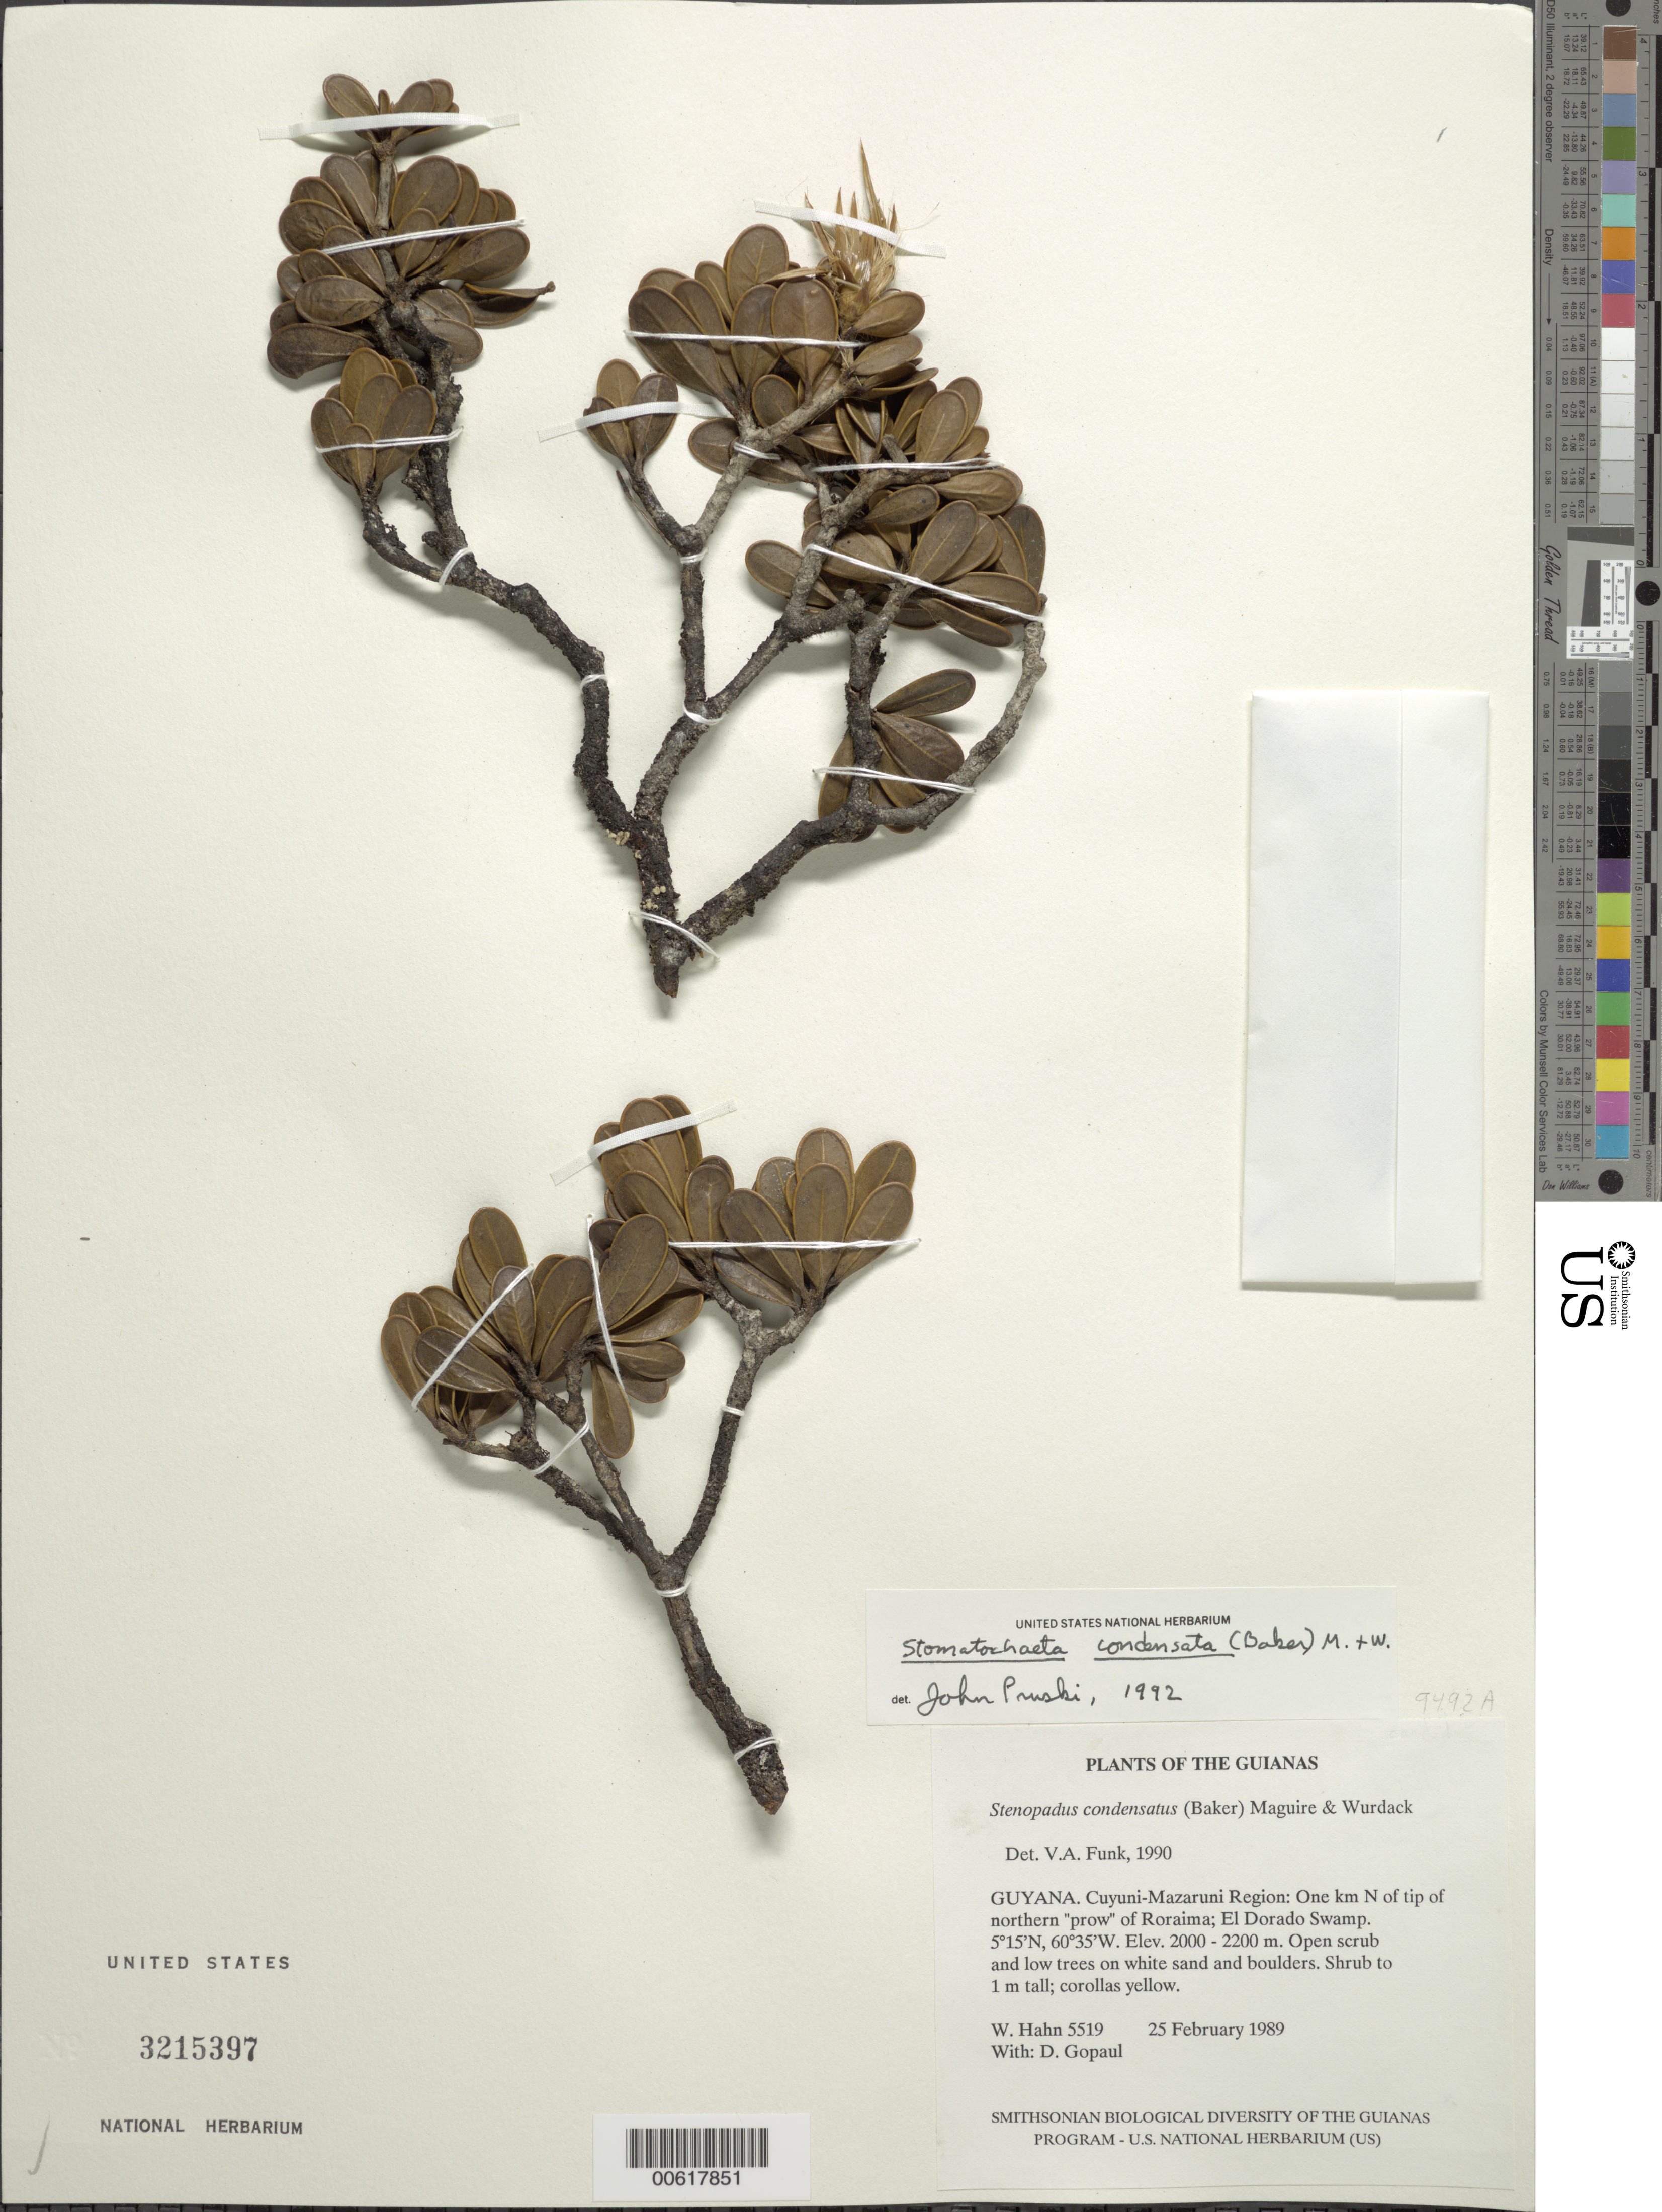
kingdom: Plantae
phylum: Tracheophyta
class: Magnoliopsida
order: Asterales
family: Asteraceae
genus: Stomatochaeta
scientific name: Stomatochaeta condensata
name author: (Baker) Maguire & Wurdack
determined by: Funk, Vicki A., (BOT), Smithsonian Institution - National Museum of Natural History (UNITED STATES)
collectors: W. Hahn & D. Gopaul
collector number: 5519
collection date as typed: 25 February 1989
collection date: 1989-02-25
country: Guyana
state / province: Cuyuni-Mazaruni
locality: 1 km N of tip of northern "prow" of Roraima; El Dorado Swamp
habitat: Open scrub and low trees on white sand and boulders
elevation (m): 2000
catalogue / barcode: US 3215397